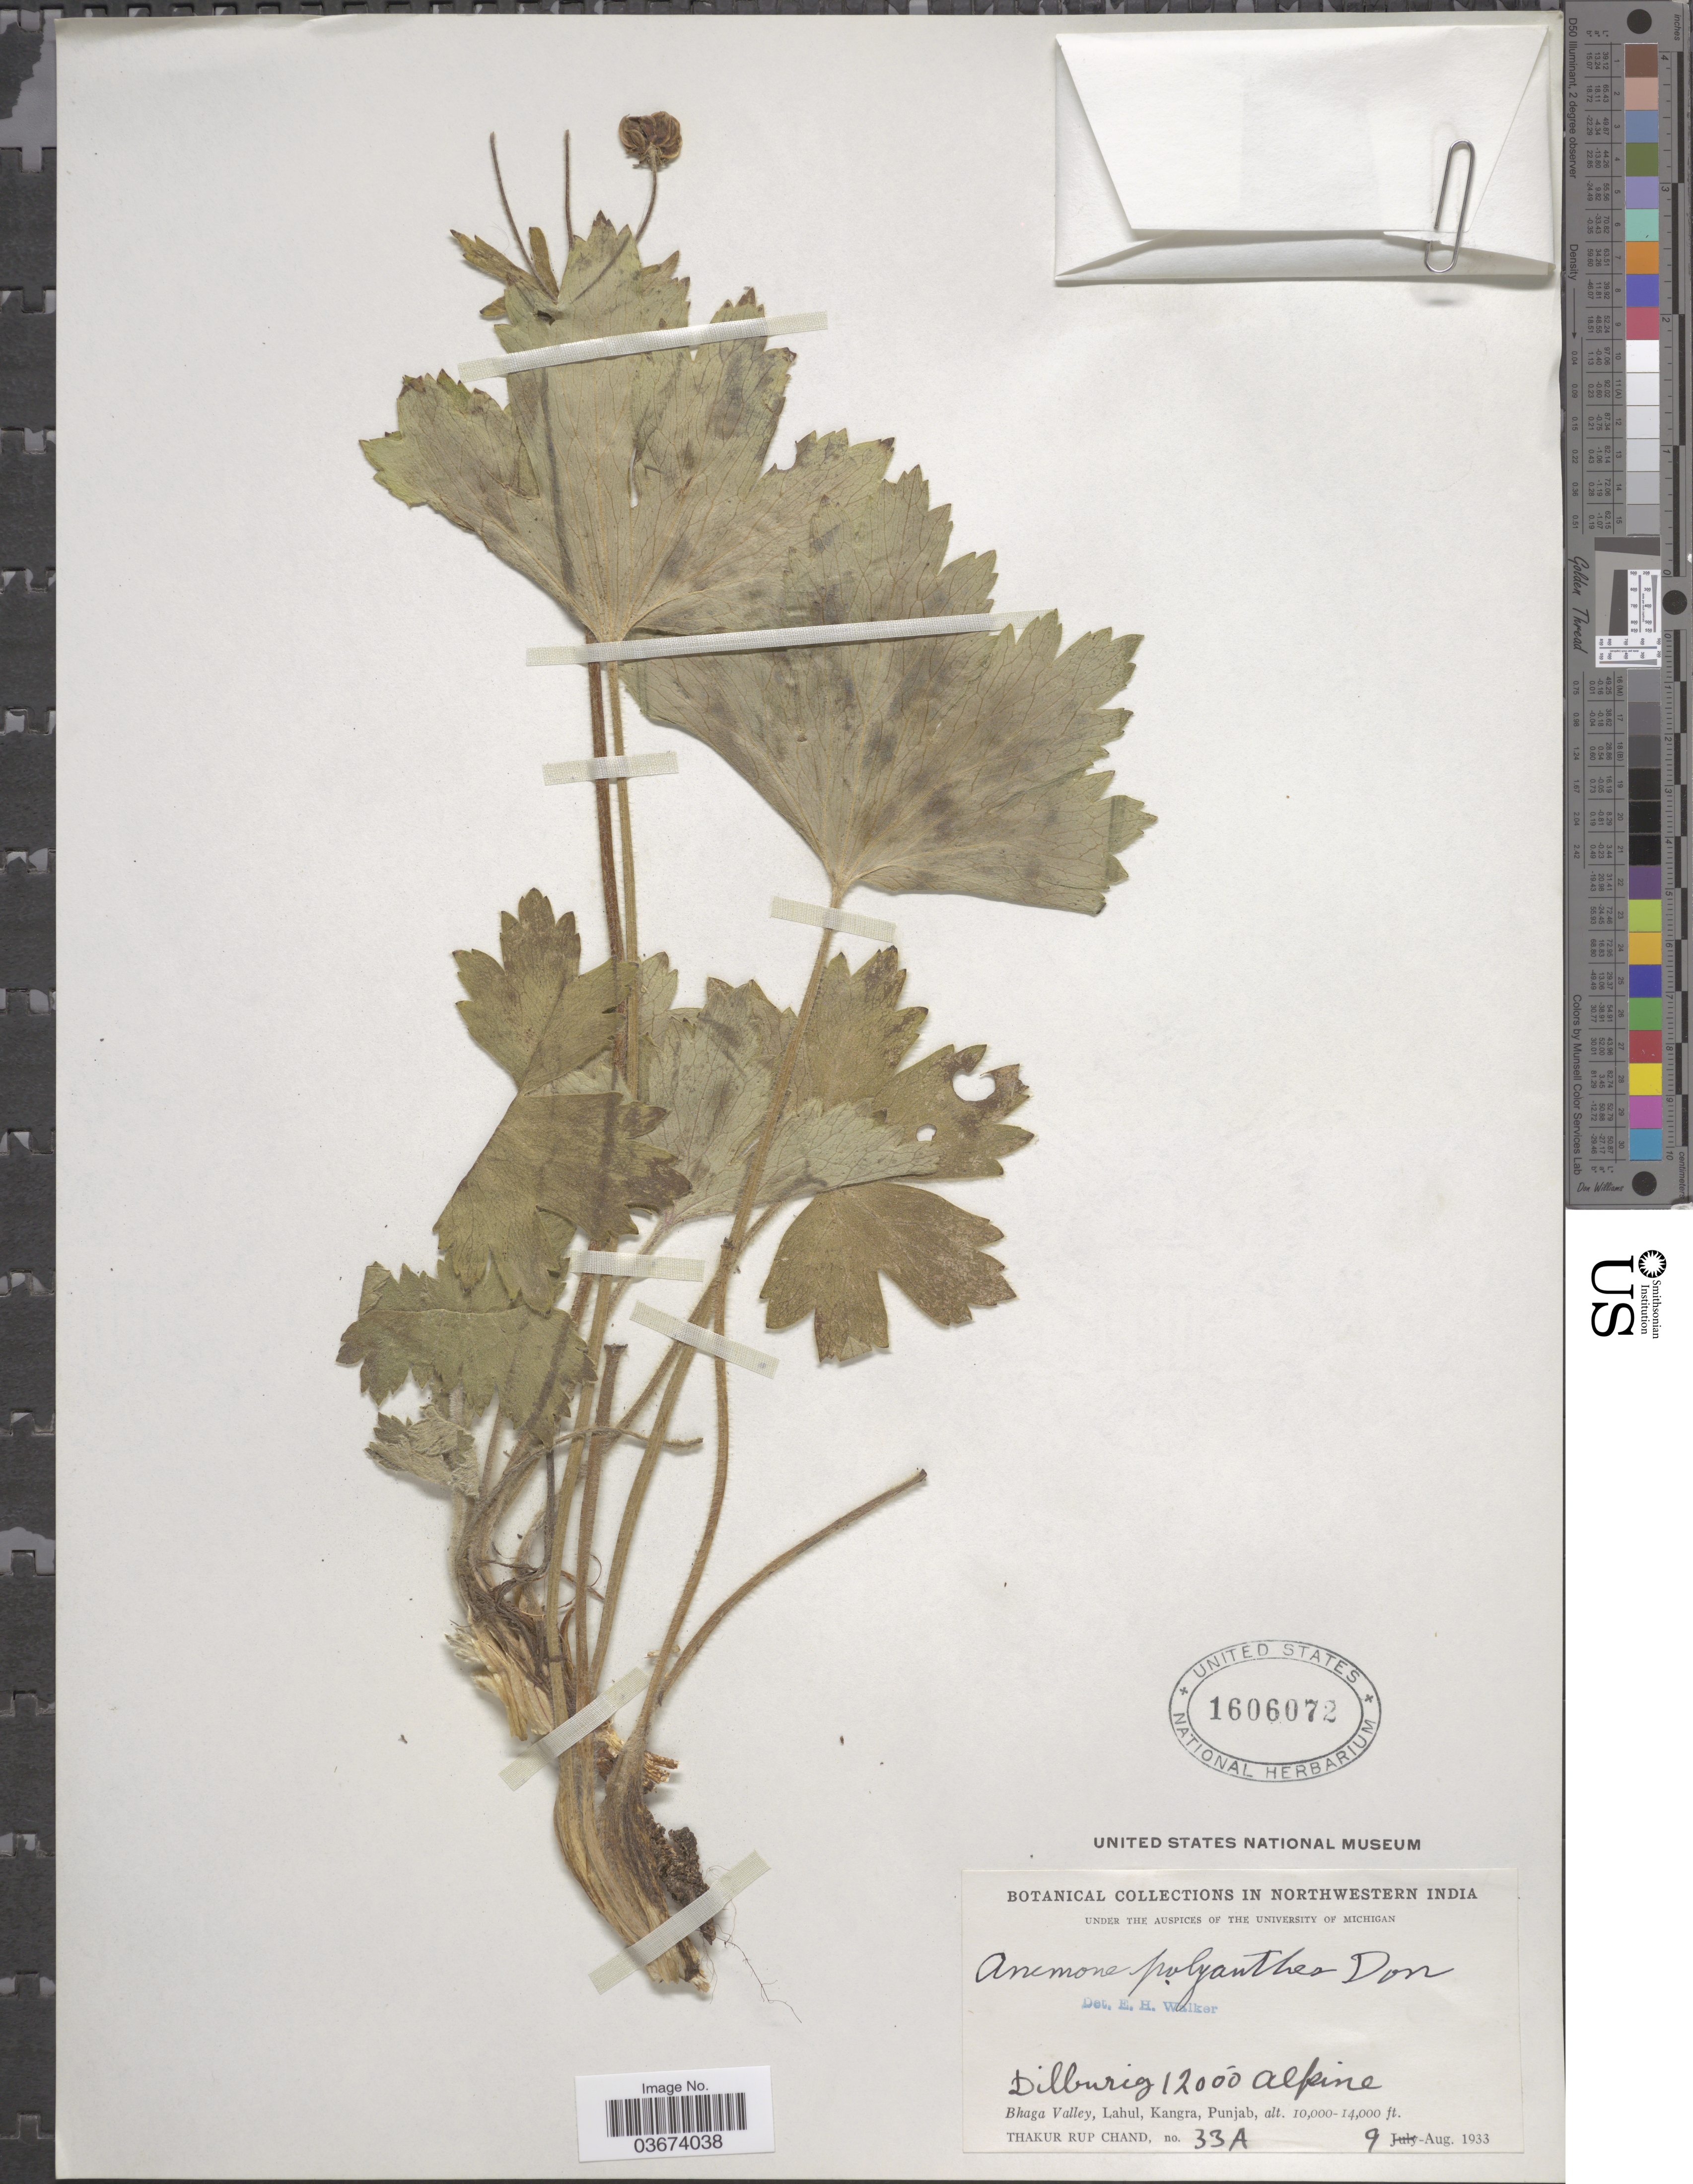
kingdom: Plantae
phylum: Tracheophyta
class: Magnoliopsida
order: Ranunculales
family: Ranunculaceae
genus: Anemone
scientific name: Anemone polyanthes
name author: D. Don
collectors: T. R. Chand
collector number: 33 A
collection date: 1933-08-09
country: India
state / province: Punjab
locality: Northwestern India. Dilburig. Bhaga Valley, Lahul, Kangra.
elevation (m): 3048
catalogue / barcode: US 1606072